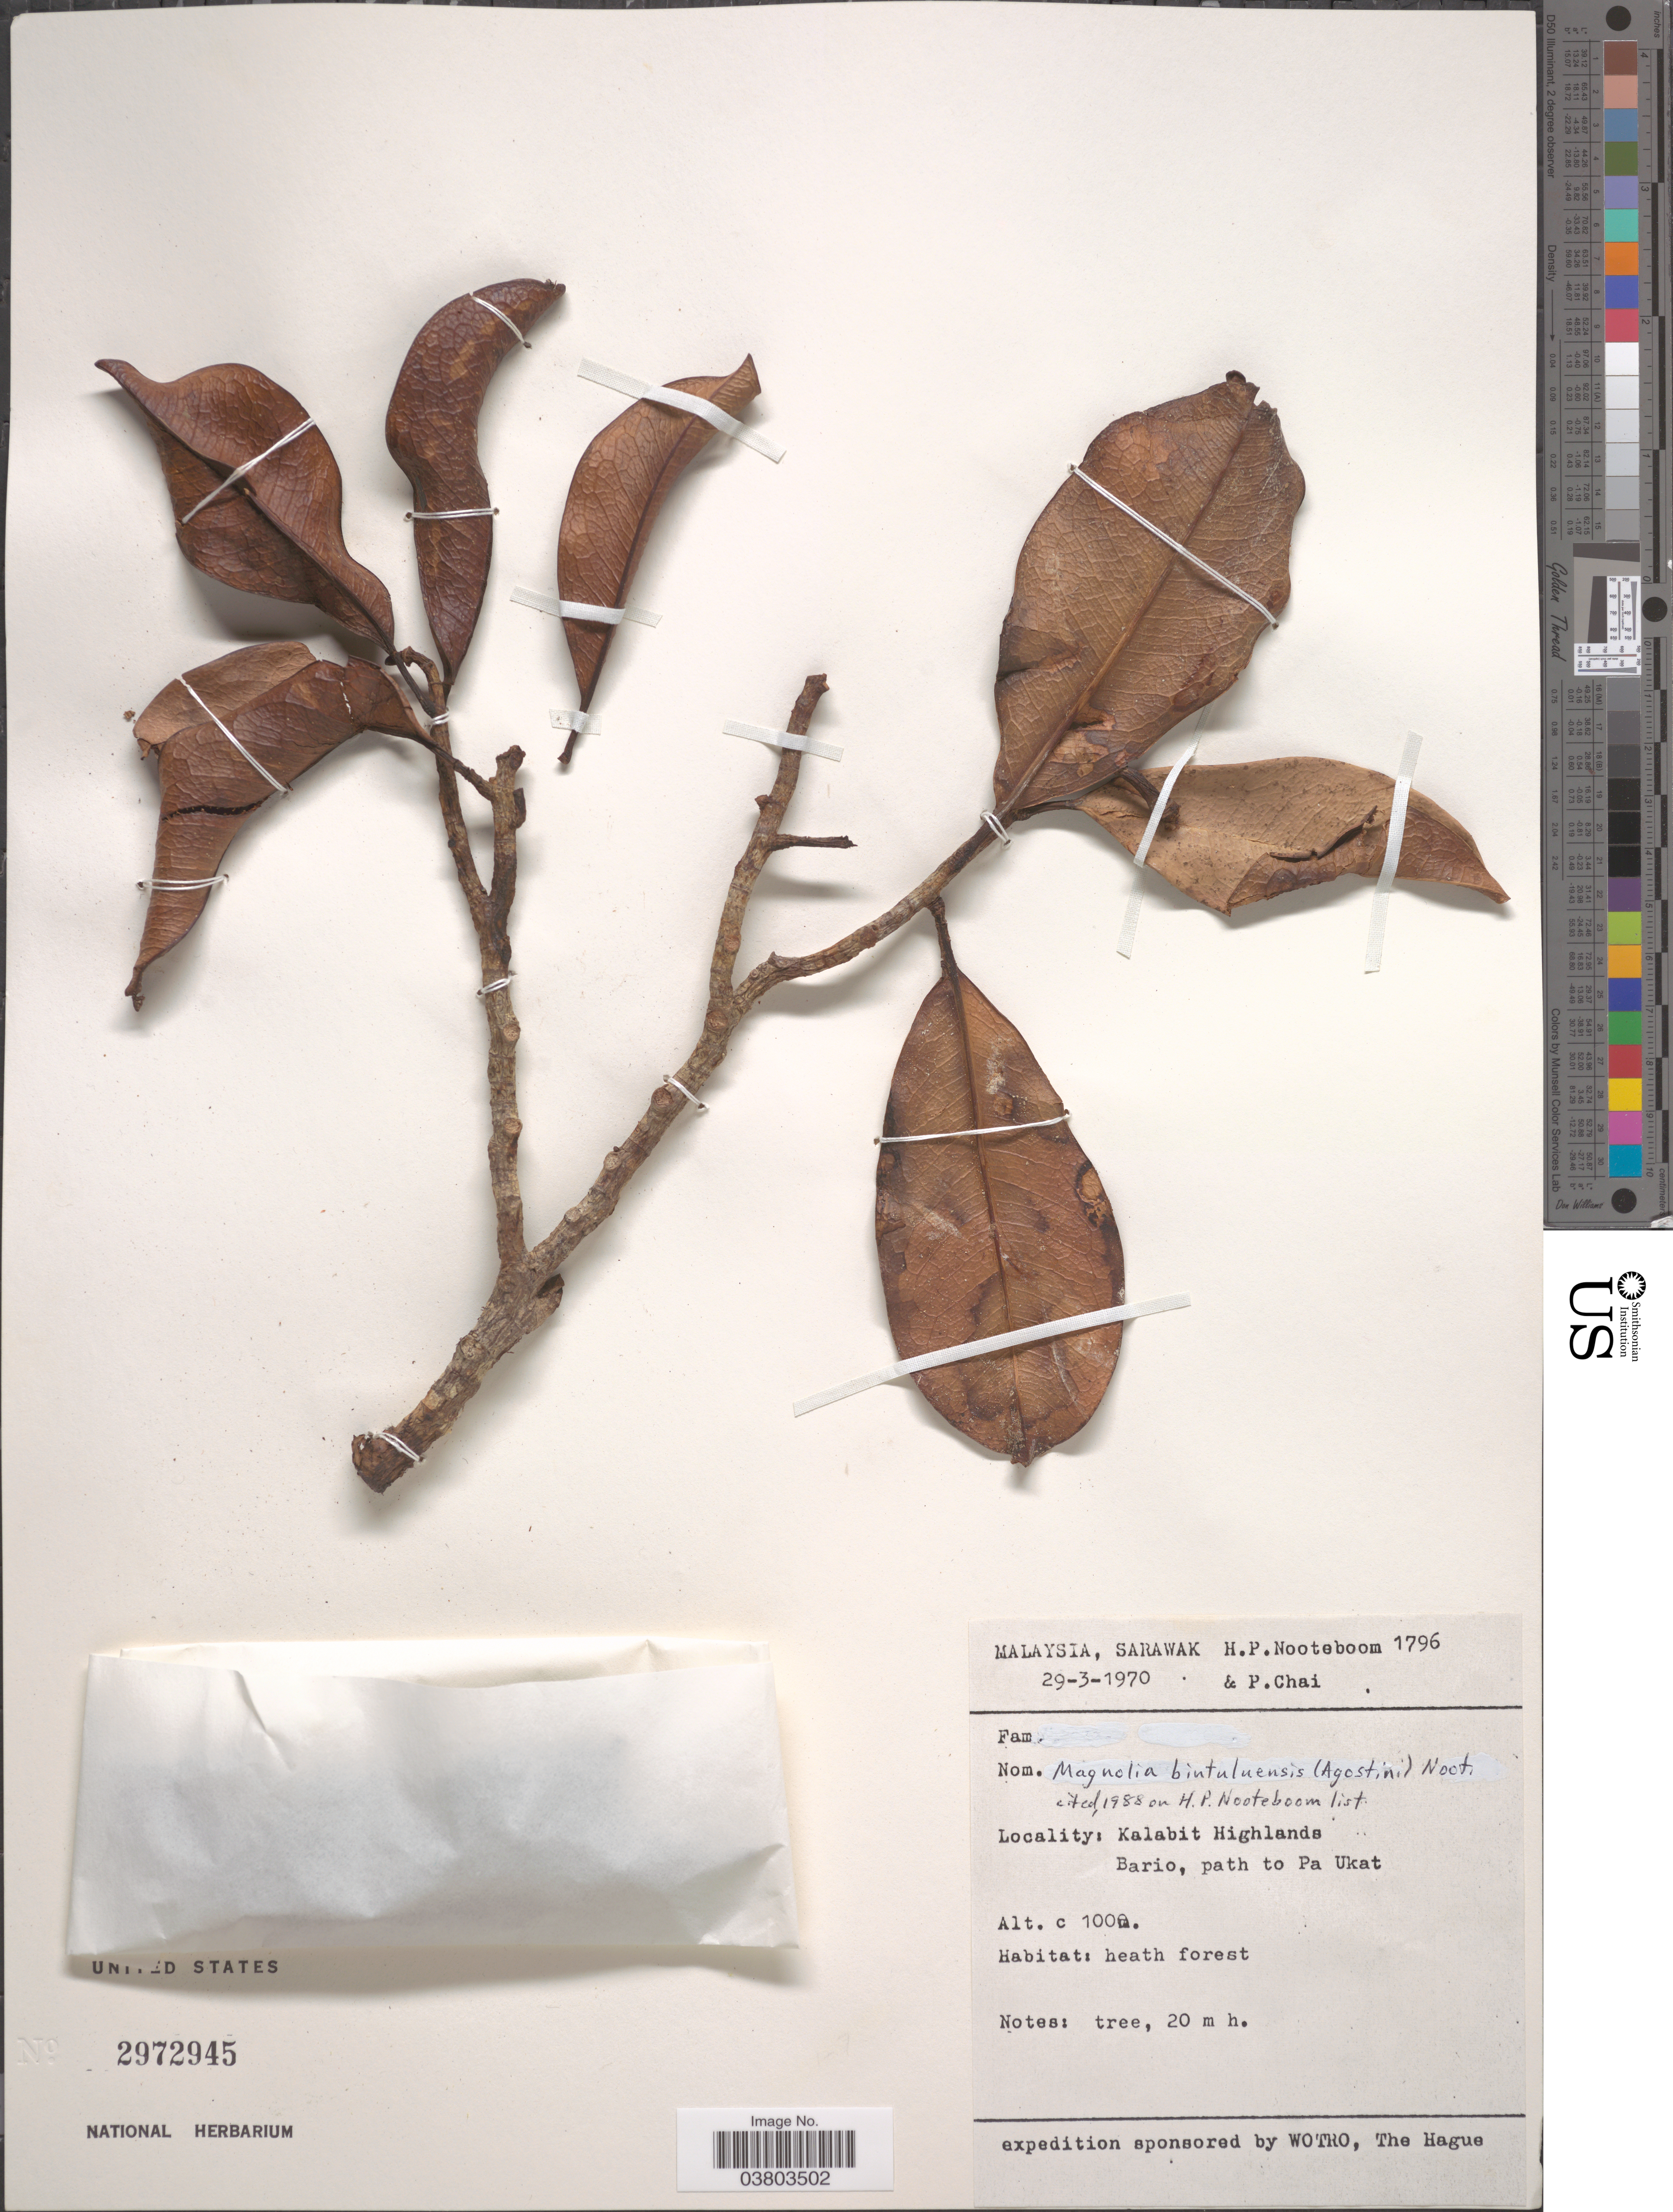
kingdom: Plantae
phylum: Tracheophyta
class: Magnoliopsida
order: Magnoliales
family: Magnoliaceae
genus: Magnolia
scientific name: Magnolia bintuluensis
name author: (G. Agostini) Noot.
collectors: H. P. Nooteboom & P. Chai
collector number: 1796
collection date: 1970-03-29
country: Malaysia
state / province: Sarawak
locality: Kalabit Highlands. Bario, path to Pa Ukat.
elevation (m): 1000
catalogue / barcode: US 2972945